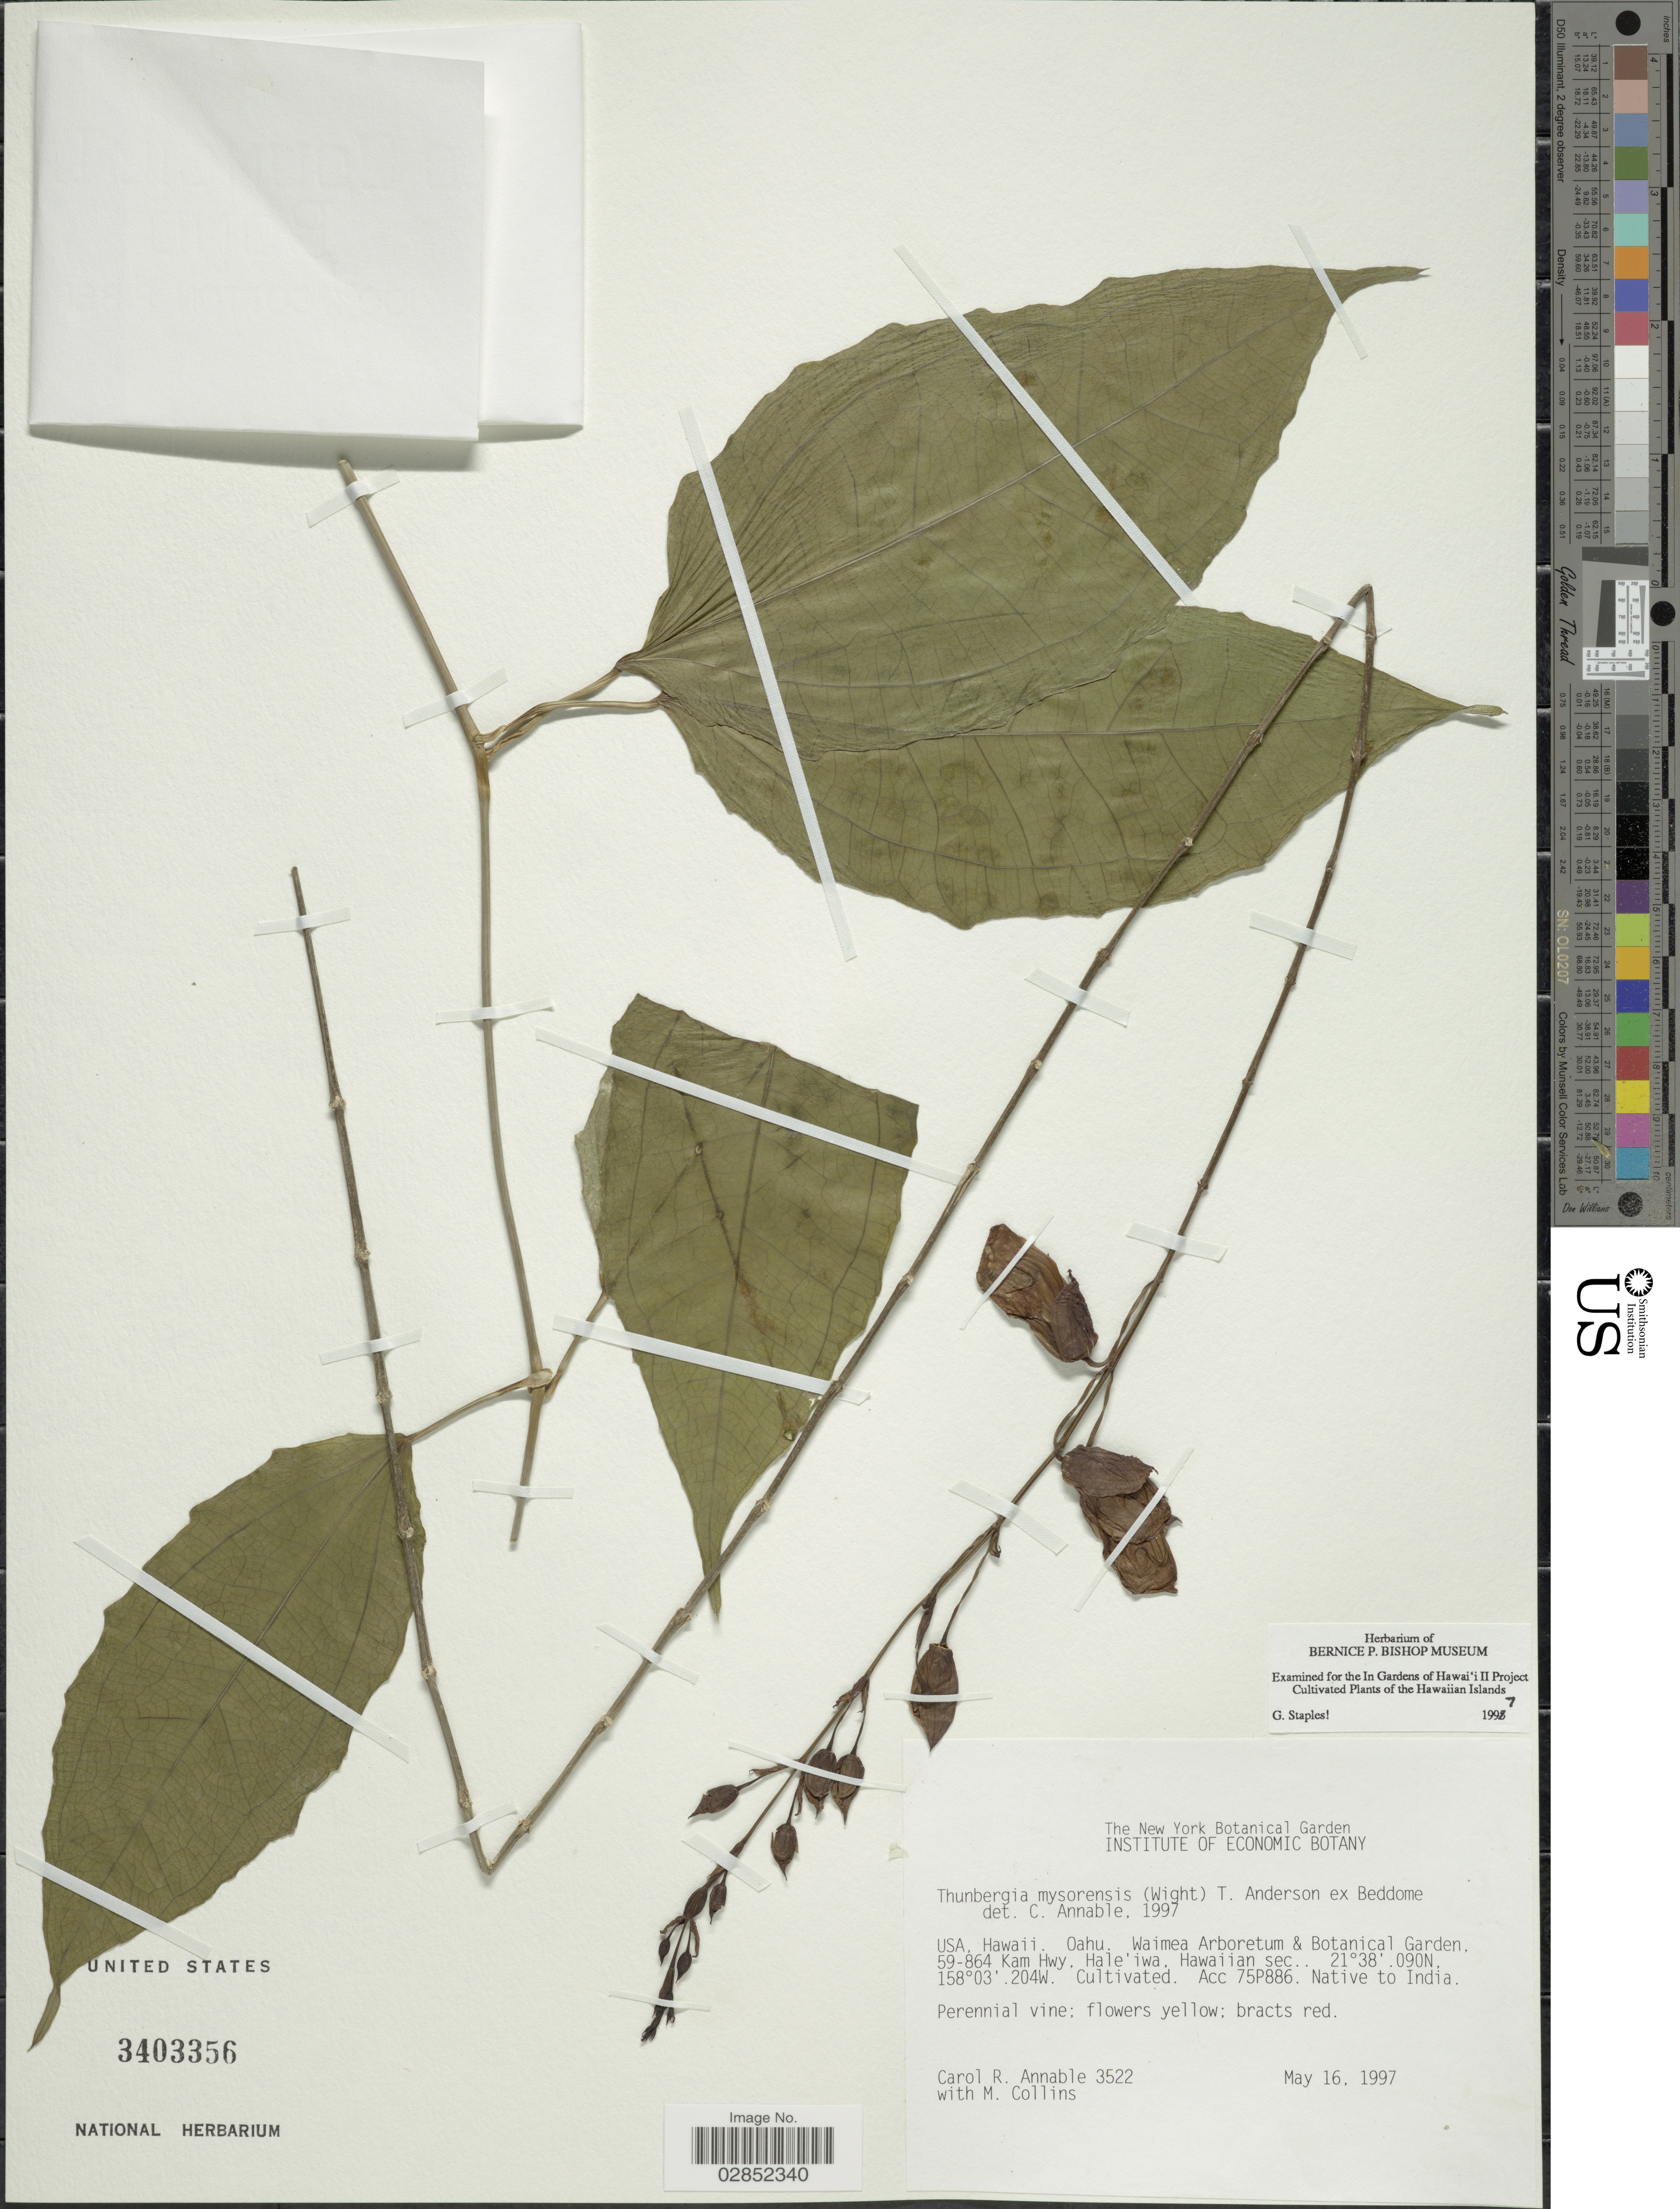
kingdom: Plantae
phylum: Tracheophyta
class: Magnoliopsida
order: Lamiales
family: Acanthaceae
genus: Thunbergia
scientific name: Thunbergia mysorensis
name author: (Wight) T. Anderson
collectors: C. Annabel & M. Collins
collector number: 3522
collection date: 1997-05-16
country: United States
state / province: Hawaii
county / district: Honolulu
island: Oahu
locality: Hawaii, Oahu, Waimea Arboretum & Botanical Garden, 59-864 Kam Hwy., Hale Iwa, Acc 75P886, Native to India.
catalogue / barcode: US 3403356